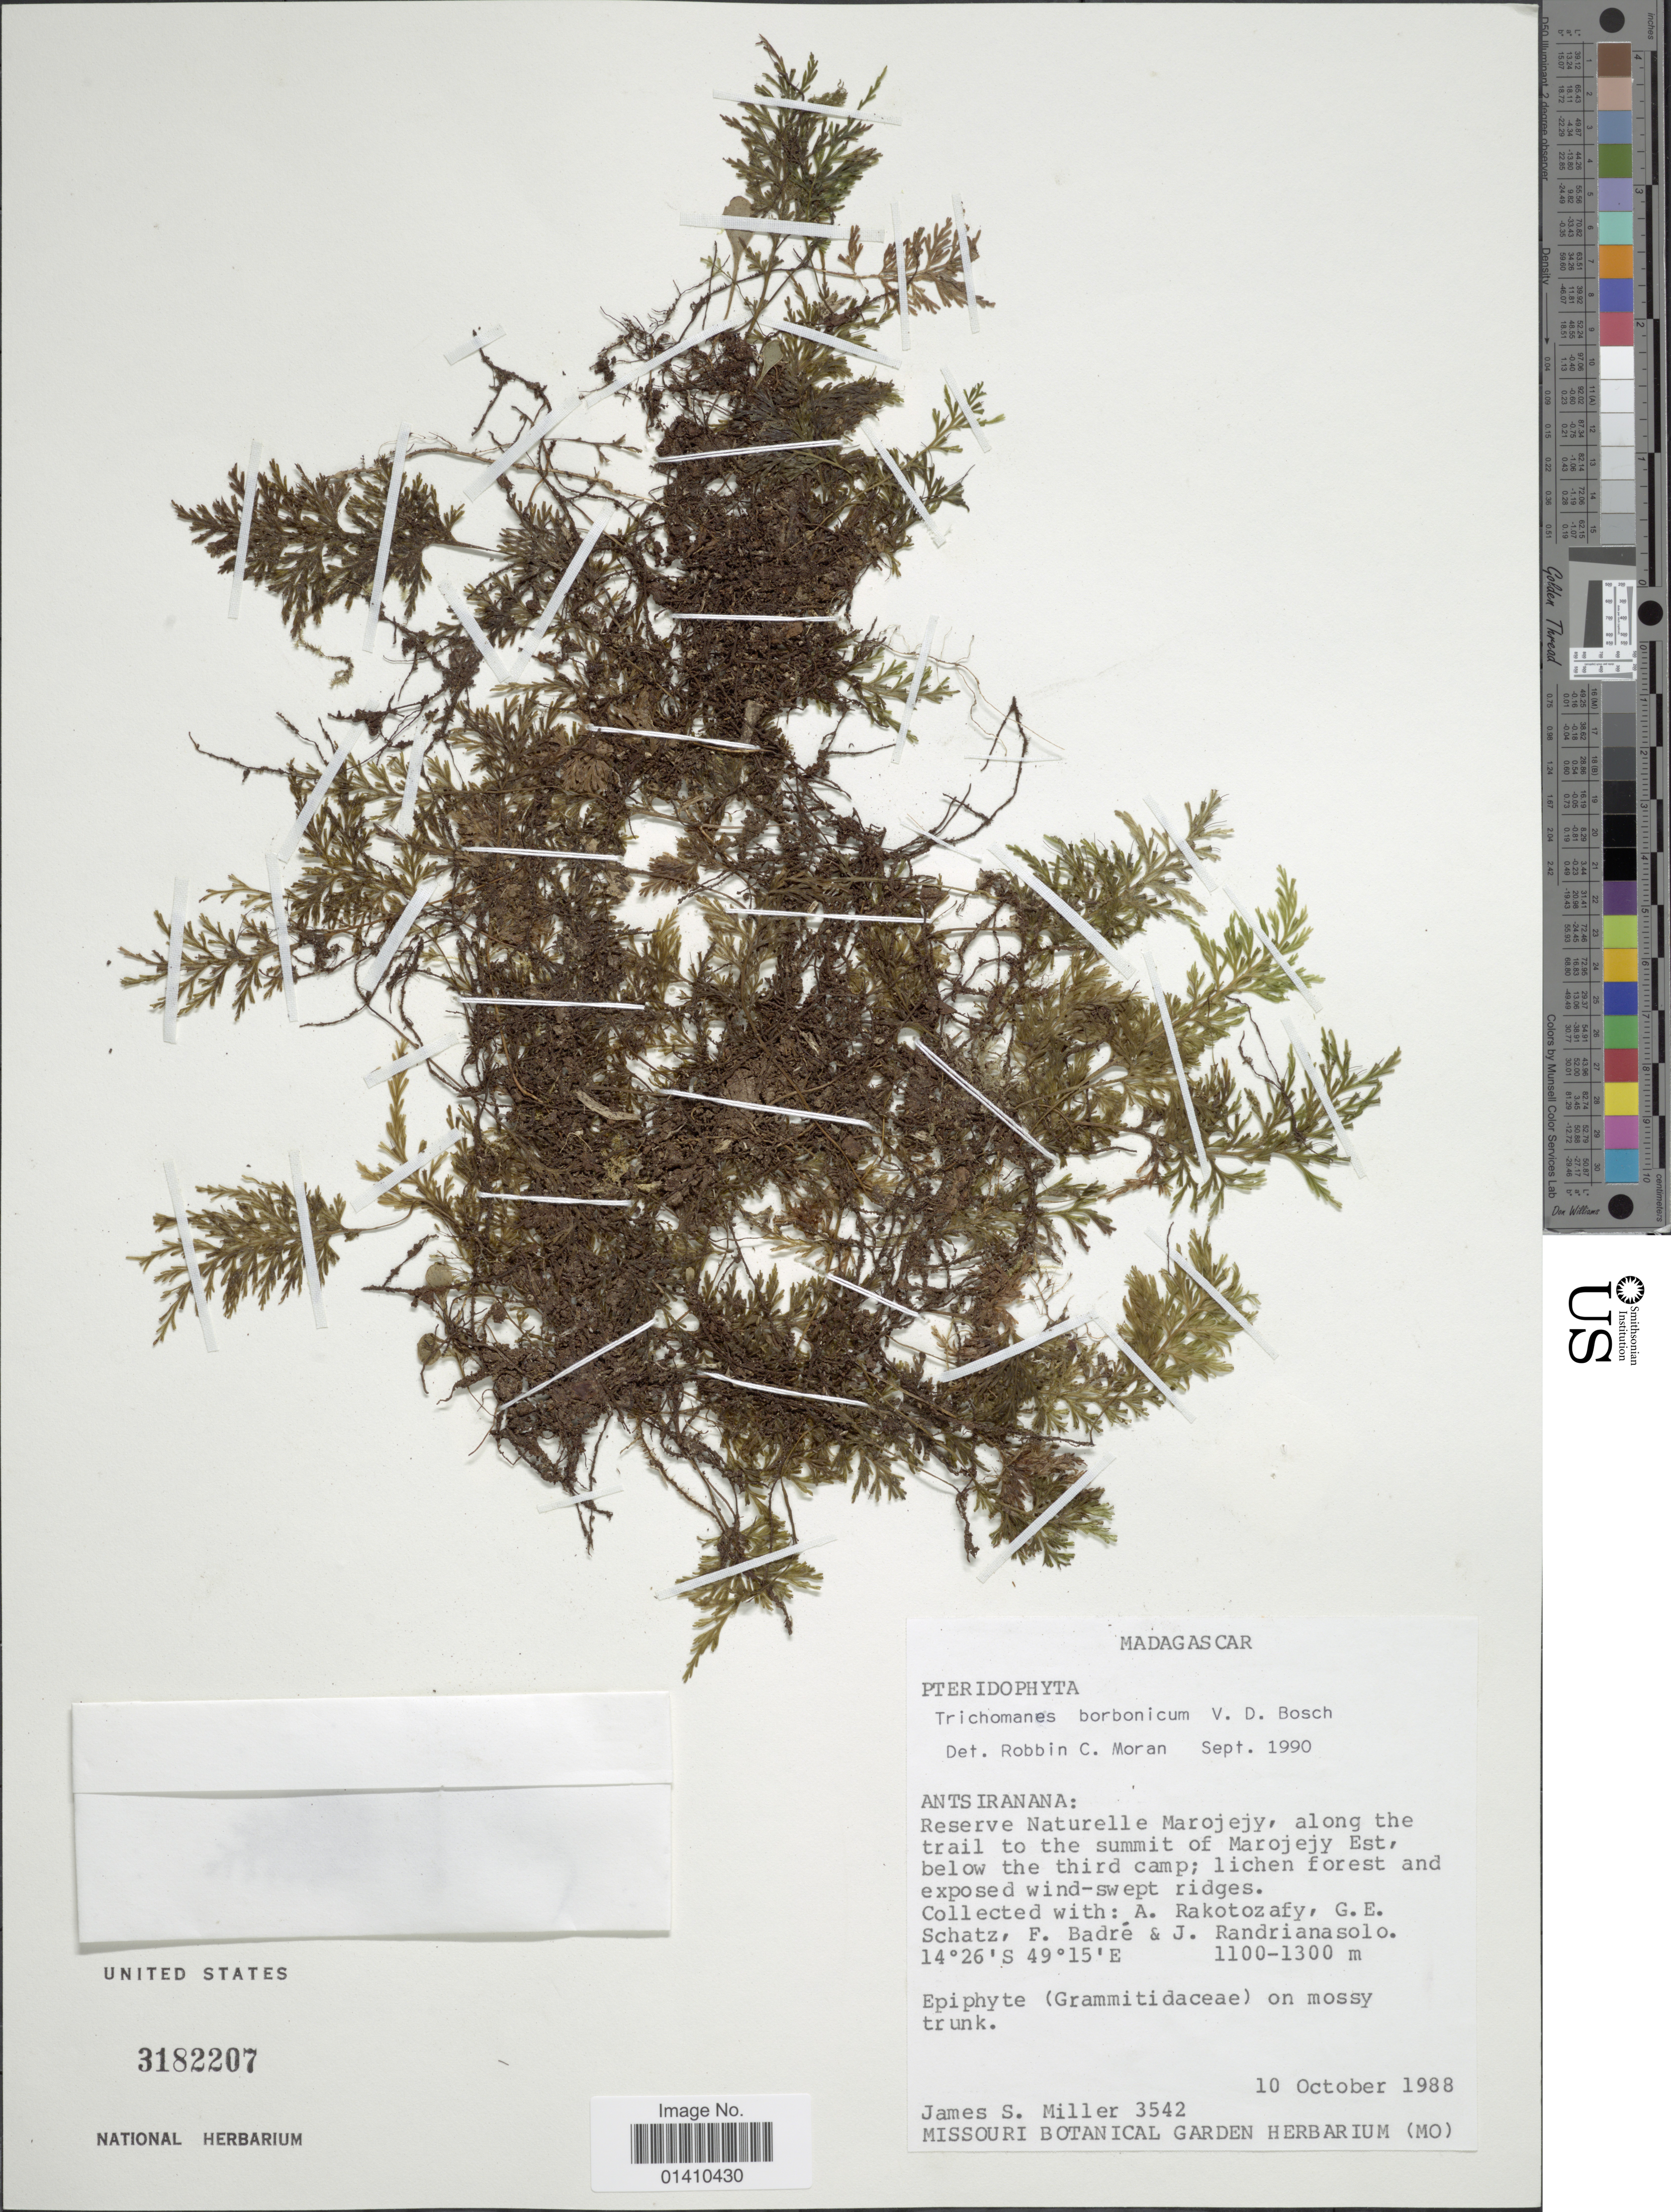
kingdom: Plantae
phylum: Tracheophyta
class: Polypodiopsida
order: Hymenophyllales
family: Hymenophyllaceae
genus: Polyphlebium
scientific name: Polyphlebium borbonicum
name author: (Bosch) Ebihara & Dubuisson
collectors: J. S. Miller, A. Rakotozafy, G. Schatz, F. Badré & J. Randrianasolo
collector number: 3542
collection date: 1988-10-10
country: Madagascar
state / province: Sava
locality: Reserve Naturelle Marojejy, along the trail to the summit of Marojejy Est, below the third camp, lichen forest and exposed wind-swept ridges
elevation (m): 1100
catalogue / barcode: US 3182207